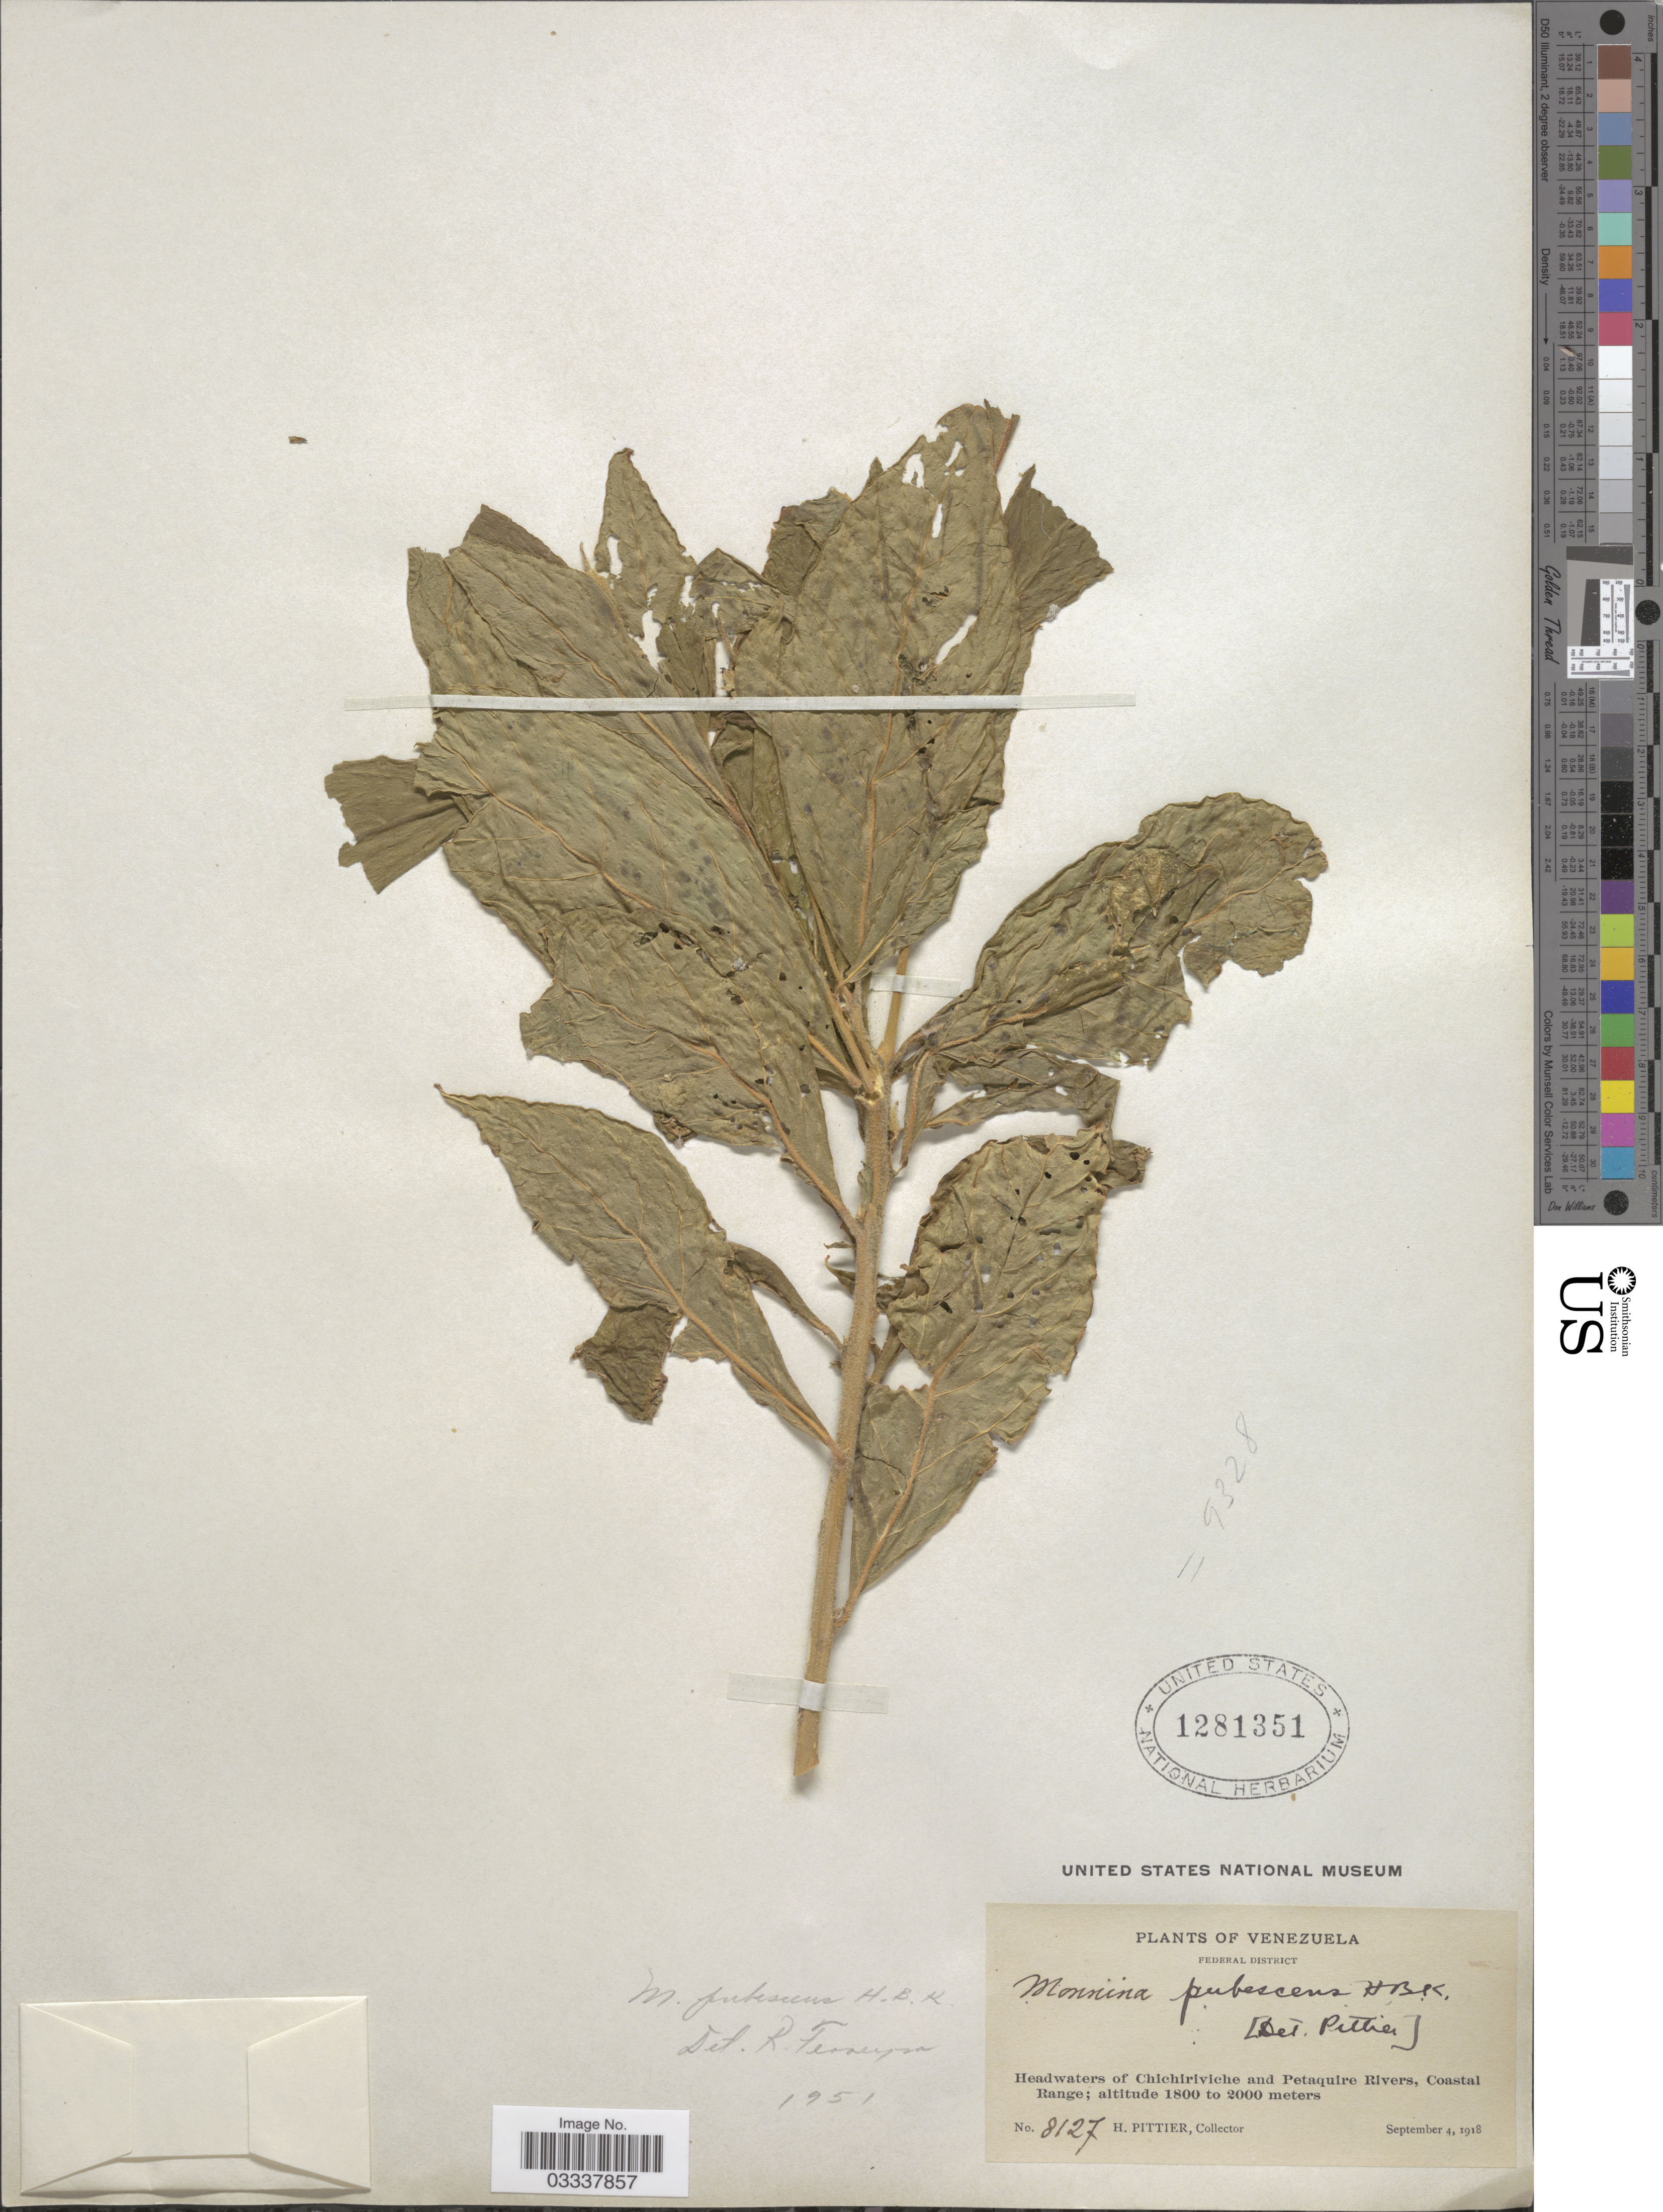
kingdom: Plantae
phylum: Tracheophyta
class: Magnoliopsida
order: Fabales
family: Polygalaceae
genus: Monnina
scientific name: Monnina pubescens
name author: Kunth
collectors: H. F. Pittier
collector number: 8127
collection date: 1918-09-04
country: Venezuela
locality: Federal District, Headwaters of Chichiriviche and Petaquire Rivers, Coastal Range.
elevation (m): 1800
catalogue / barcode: US 1281351